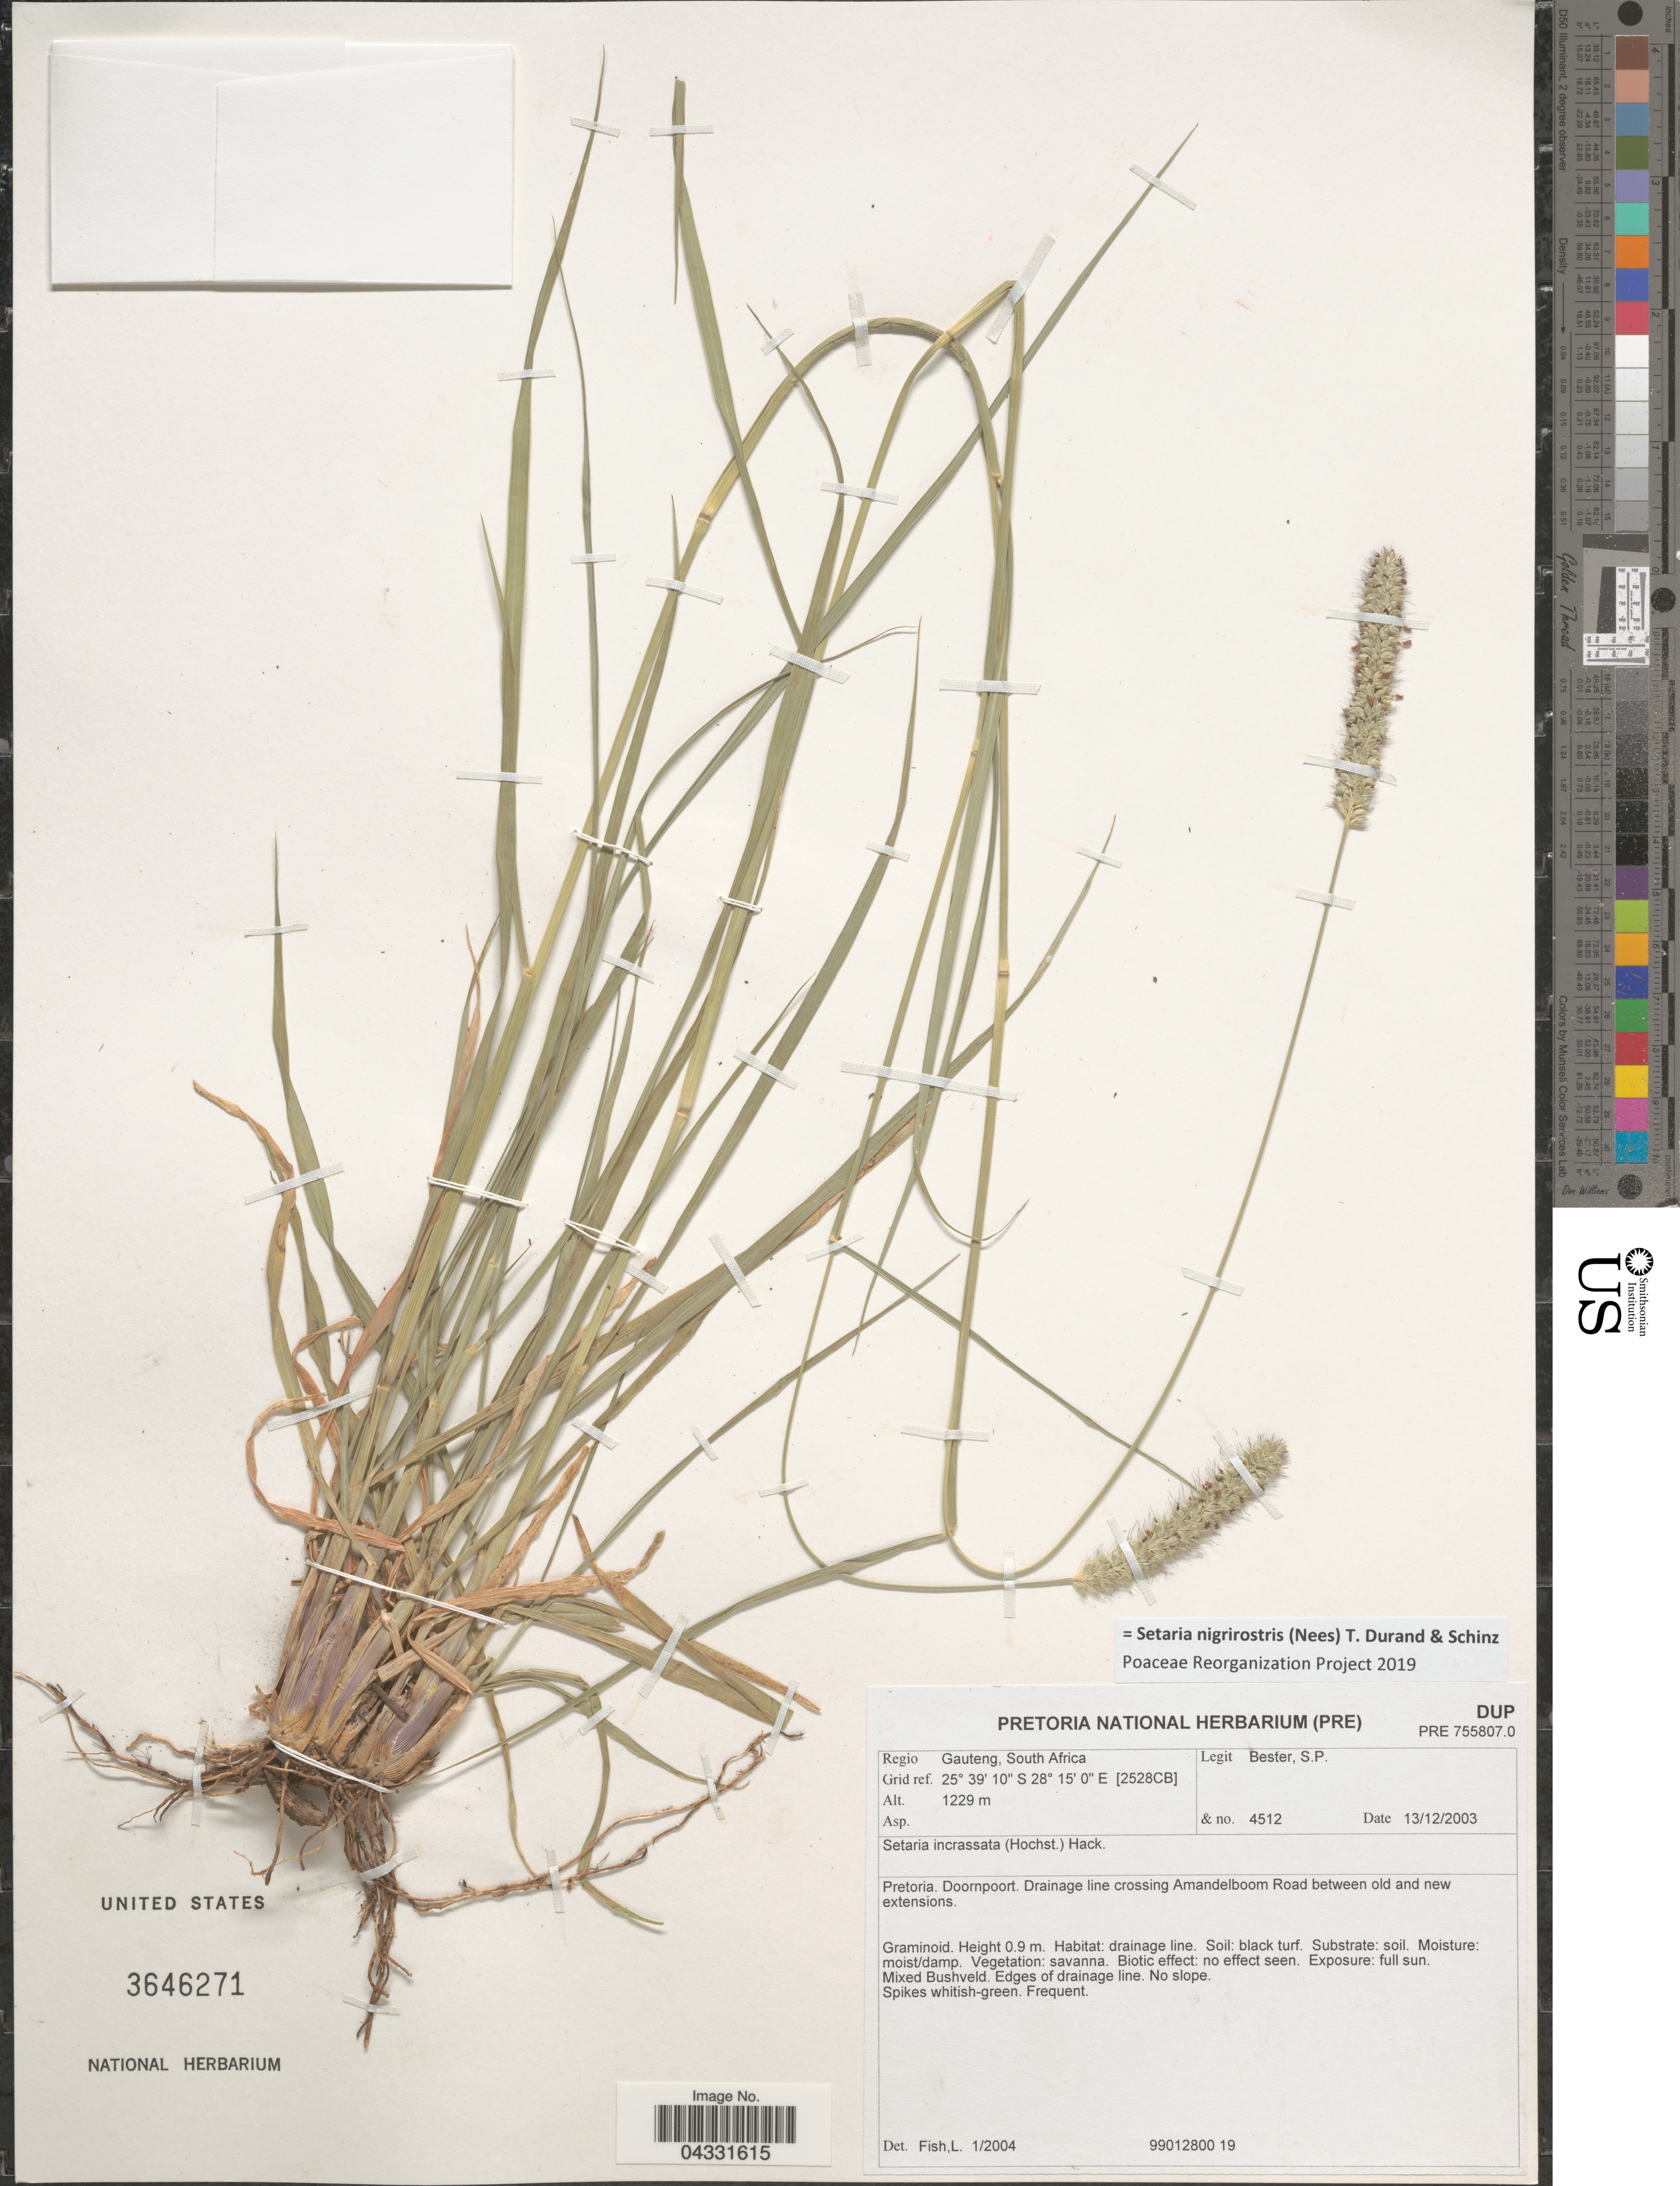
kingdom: Plantae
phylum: Tracheophyta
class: Liliopsida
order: Poales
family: Poaceae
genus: Setaria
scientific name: Setaria nigrirostris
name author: (Nees) Durand & Schinz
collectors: S. Bester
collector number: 4512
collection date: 2003-12-13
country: South Africa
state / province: Gauteng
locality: Regio Gauteng, South Africa. Grid ref. [2528CB]. Pretoria. Doornpoort. Drainage line crossing Amandelboom Road between old and new extensions.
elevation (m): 1229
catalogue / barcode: US 3646271